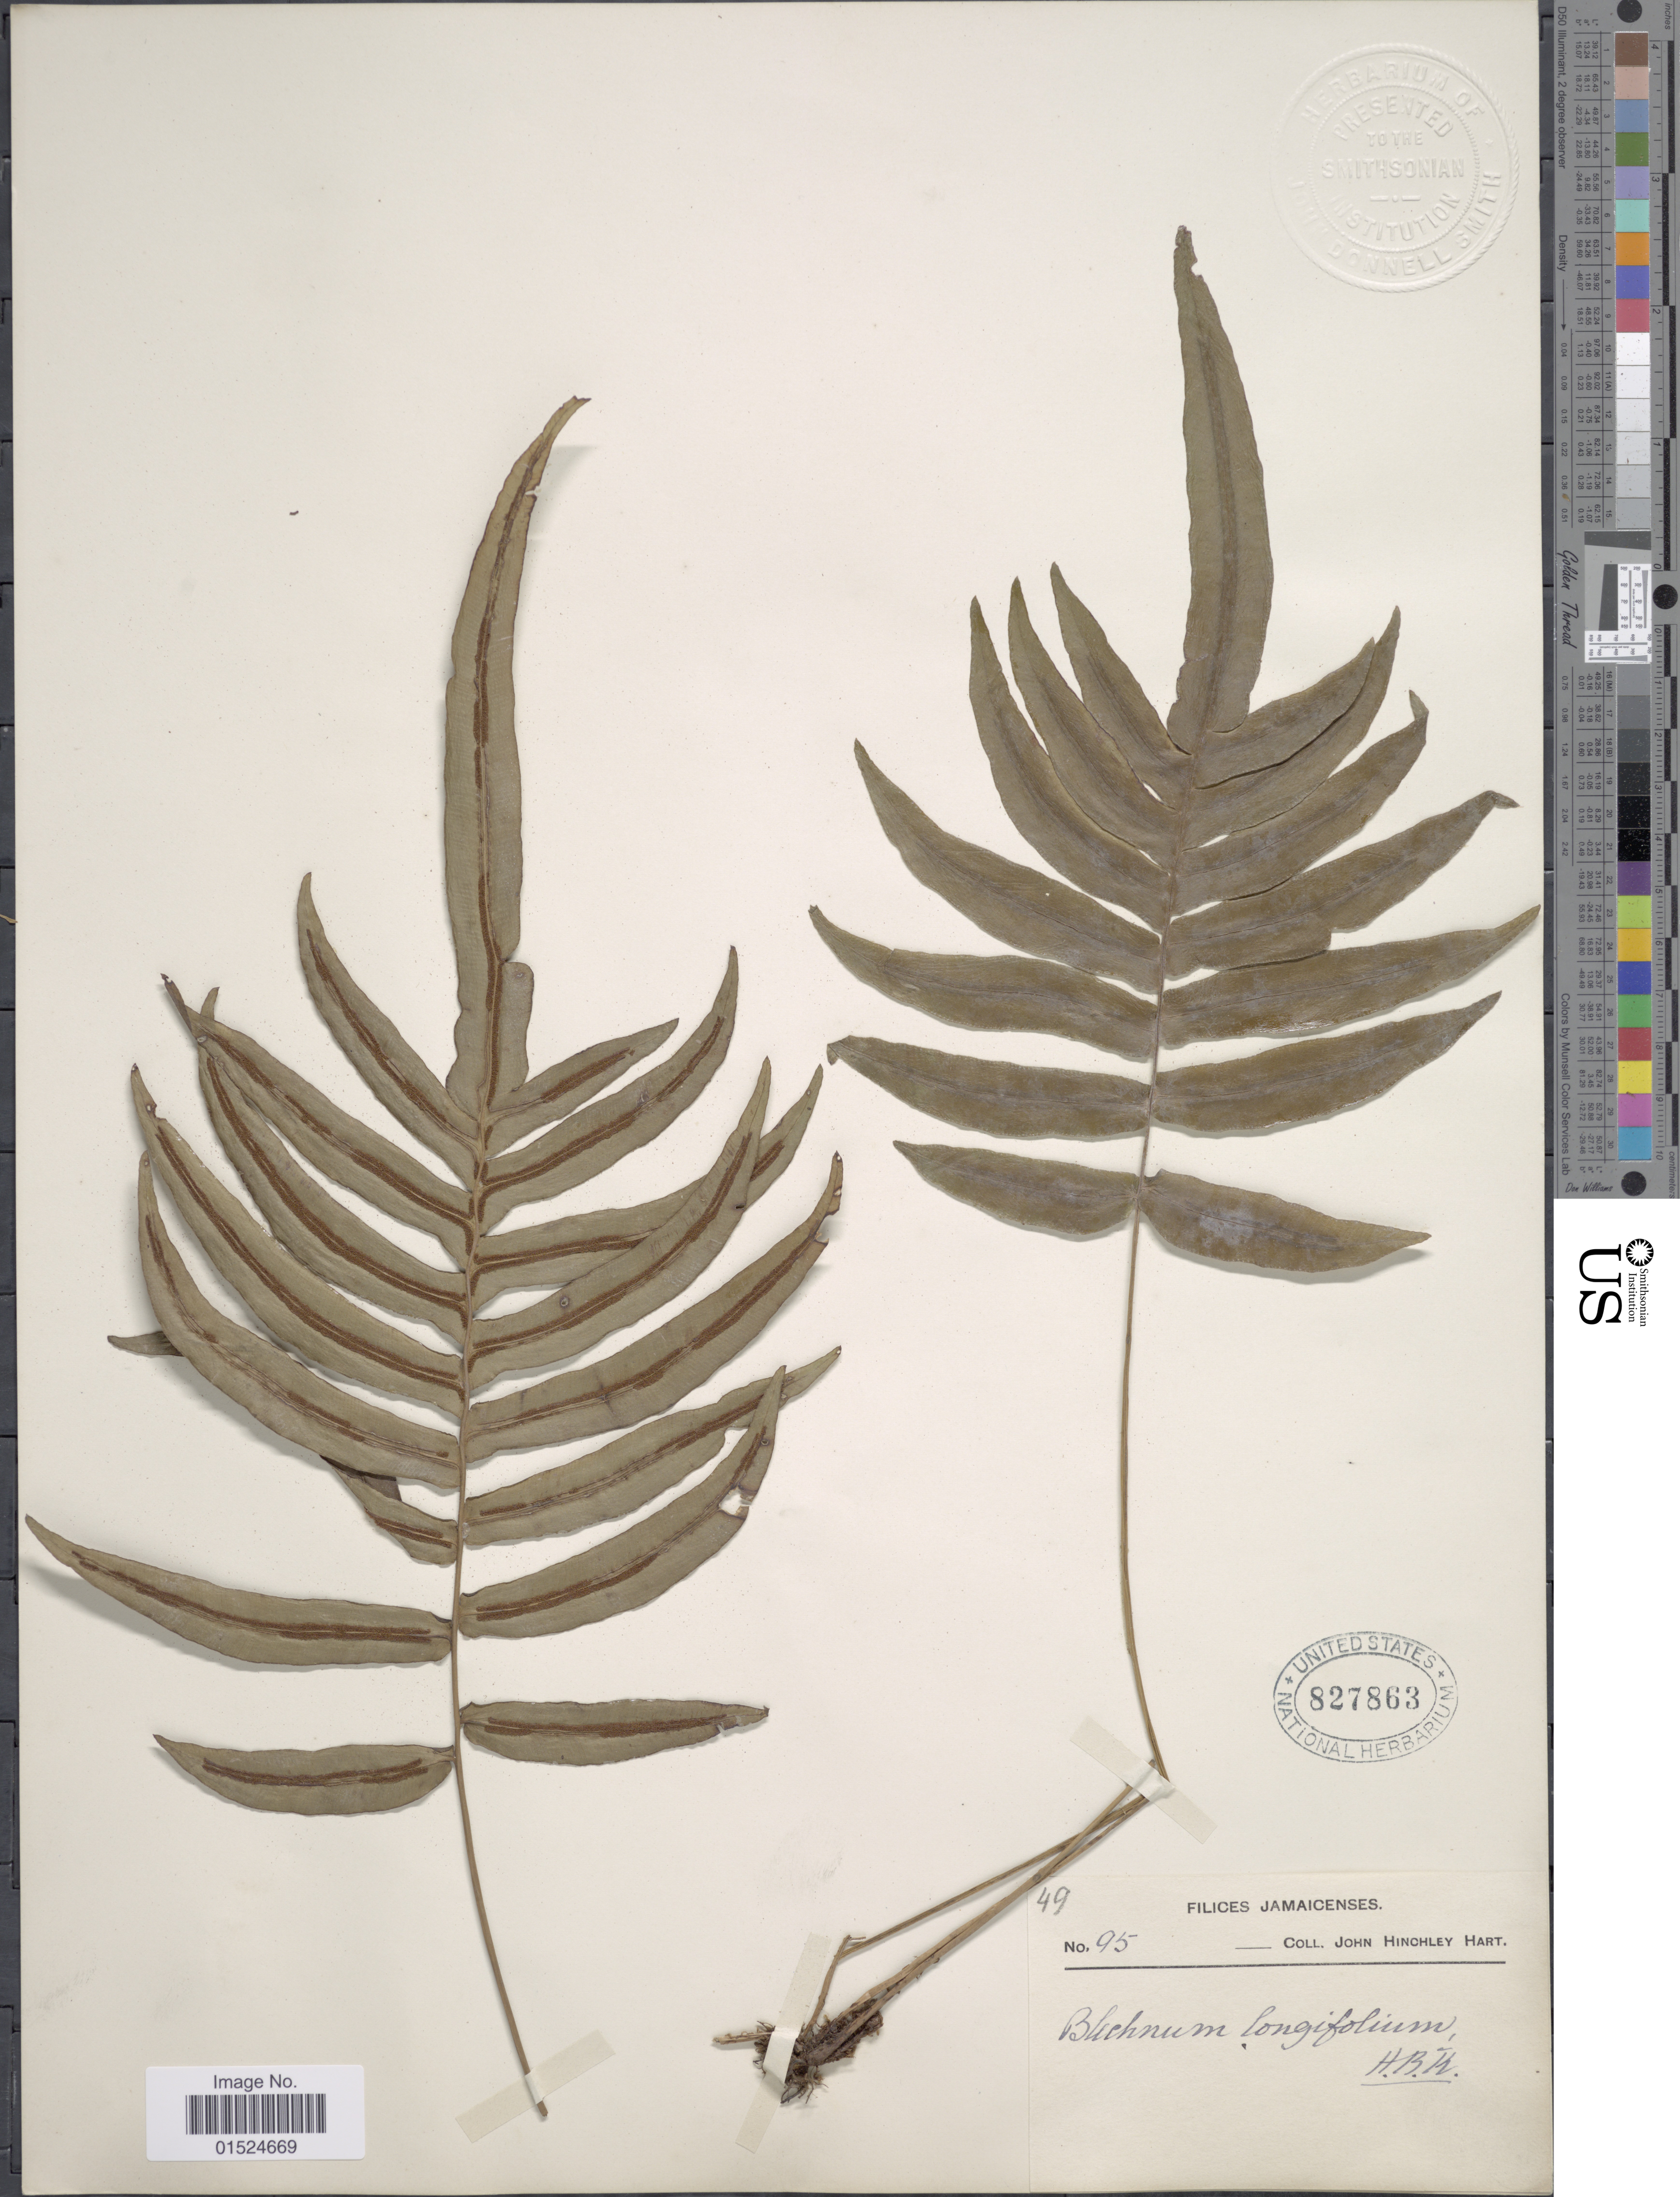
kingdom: Plantae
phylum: Tracheophyta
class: Polypodiopsida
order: Polypodiales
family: Blechnaceae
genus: Blechnum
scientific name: Blechnum x antillanum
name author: Proctor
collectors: J. H. Hart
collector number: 95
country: Jamaica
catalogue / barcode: US 827863